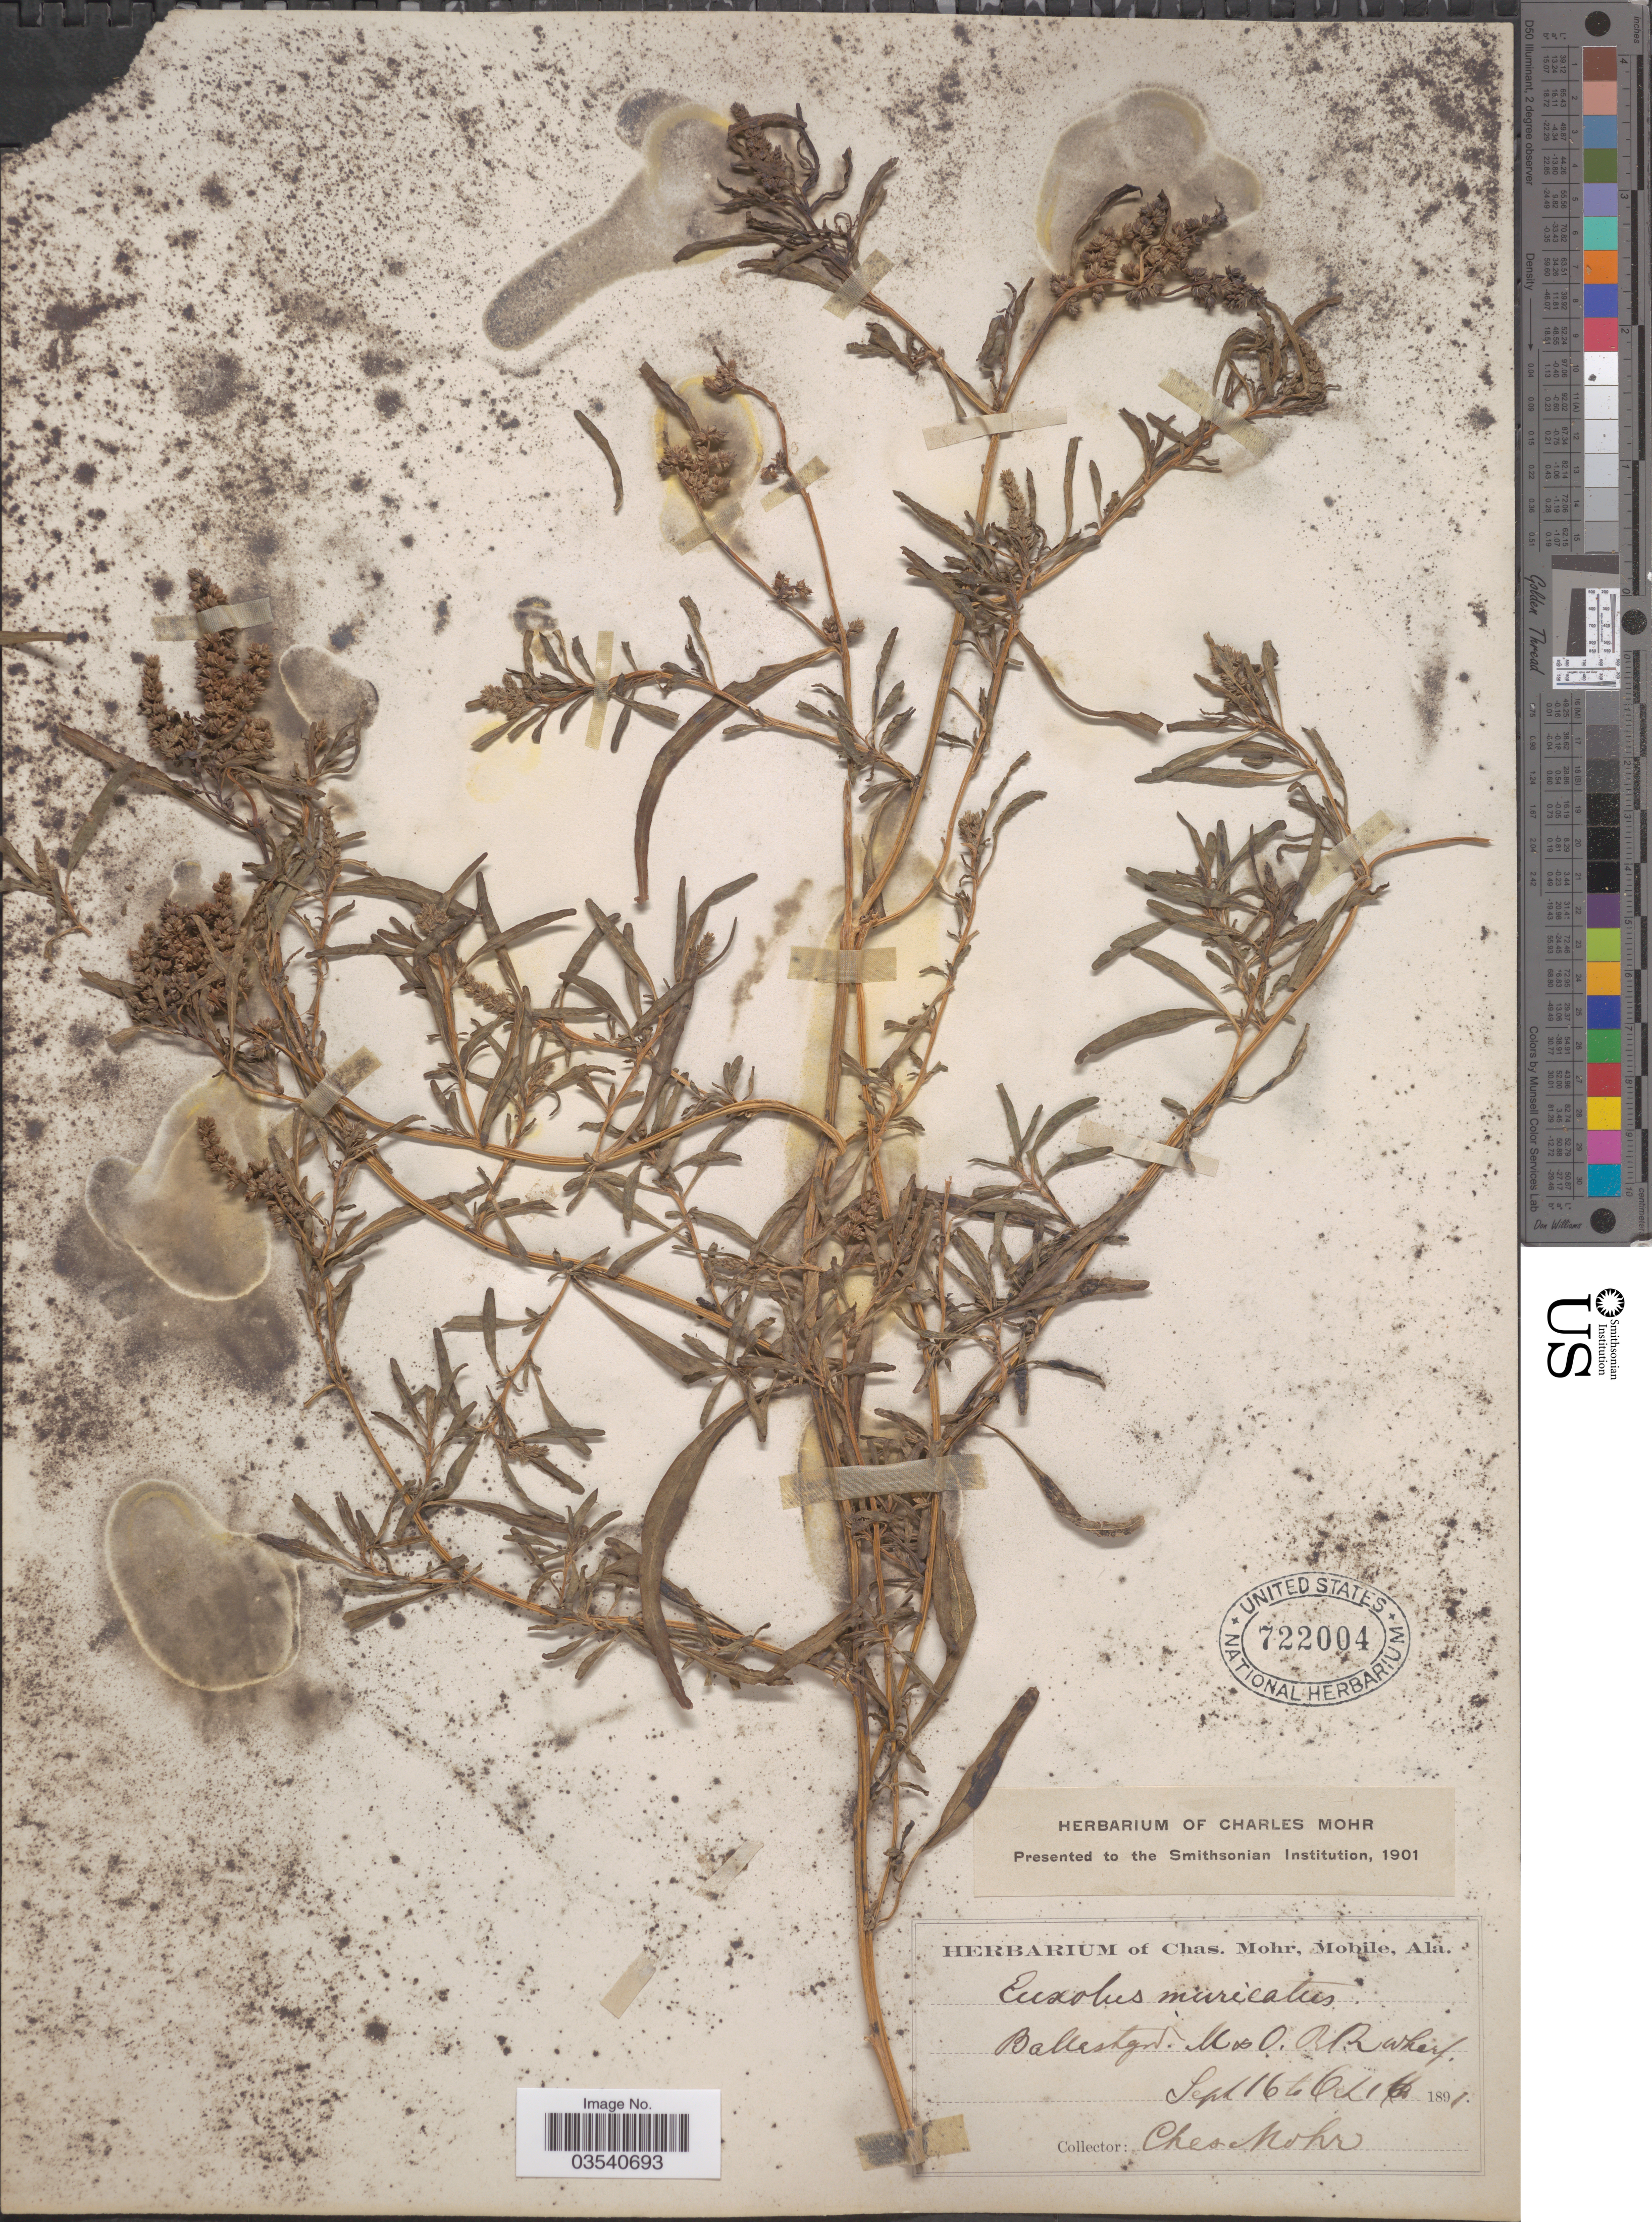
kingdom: Plantae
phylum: Tracheophyta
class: Magnoliopsida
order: Caryophyllales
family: Amaranthaceae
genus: Amaranthus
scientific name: Amaranthus muricatus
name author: (Moq.) Hieron.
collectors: Mohr, C. T. (herbarium)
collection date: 1891-09-16/1891-09-21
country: United States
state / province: Alabama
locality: Ballast grd. M. & O. R.R. wharf.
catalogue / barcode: US 722004